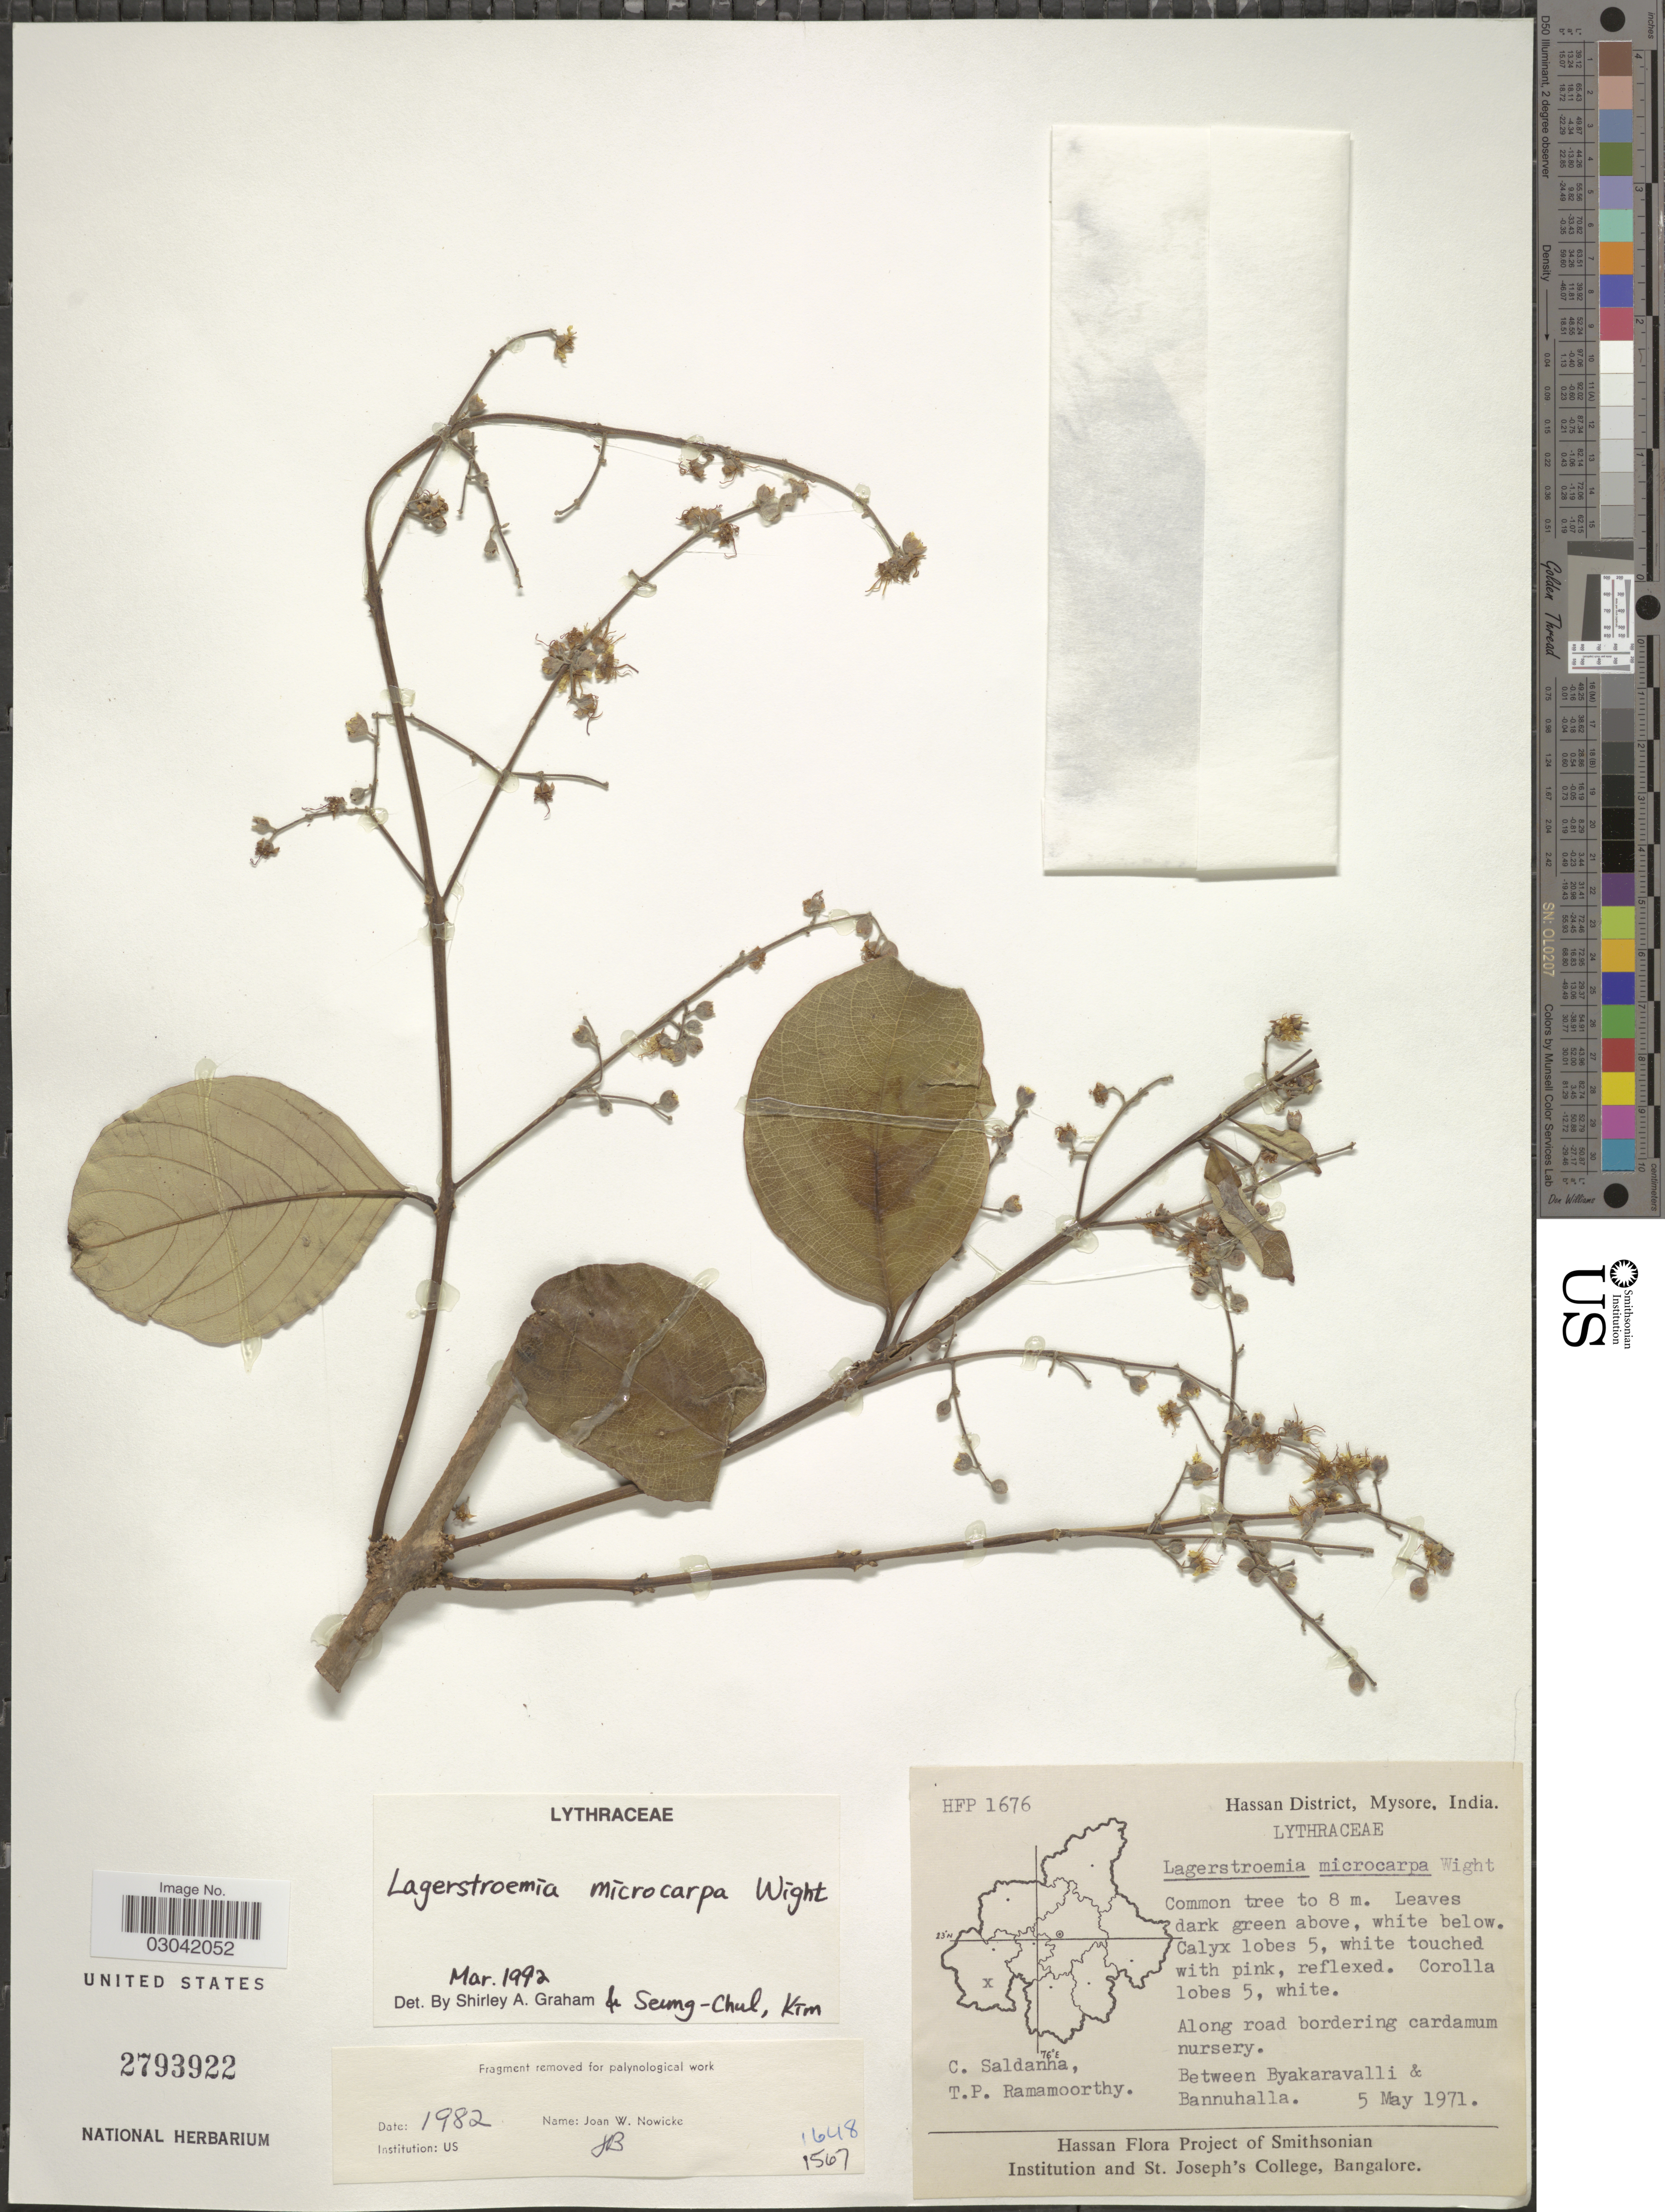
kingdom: Plantae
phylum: Tracheophyta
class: Magnoliopsida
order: Myrtales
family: Lythraceae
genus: Lagerstroemia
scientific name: Lagerstroemia microcarpa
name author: Wight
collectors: C. Saldanha & T. P. Ramamoorthy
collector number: HFP 1676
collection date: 1971-05-05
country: India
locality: Hassan District, Mysore. Along road bordering cardamum nursery. Between Byakaravalli & Bannuhalla.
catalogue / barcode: US 2793922